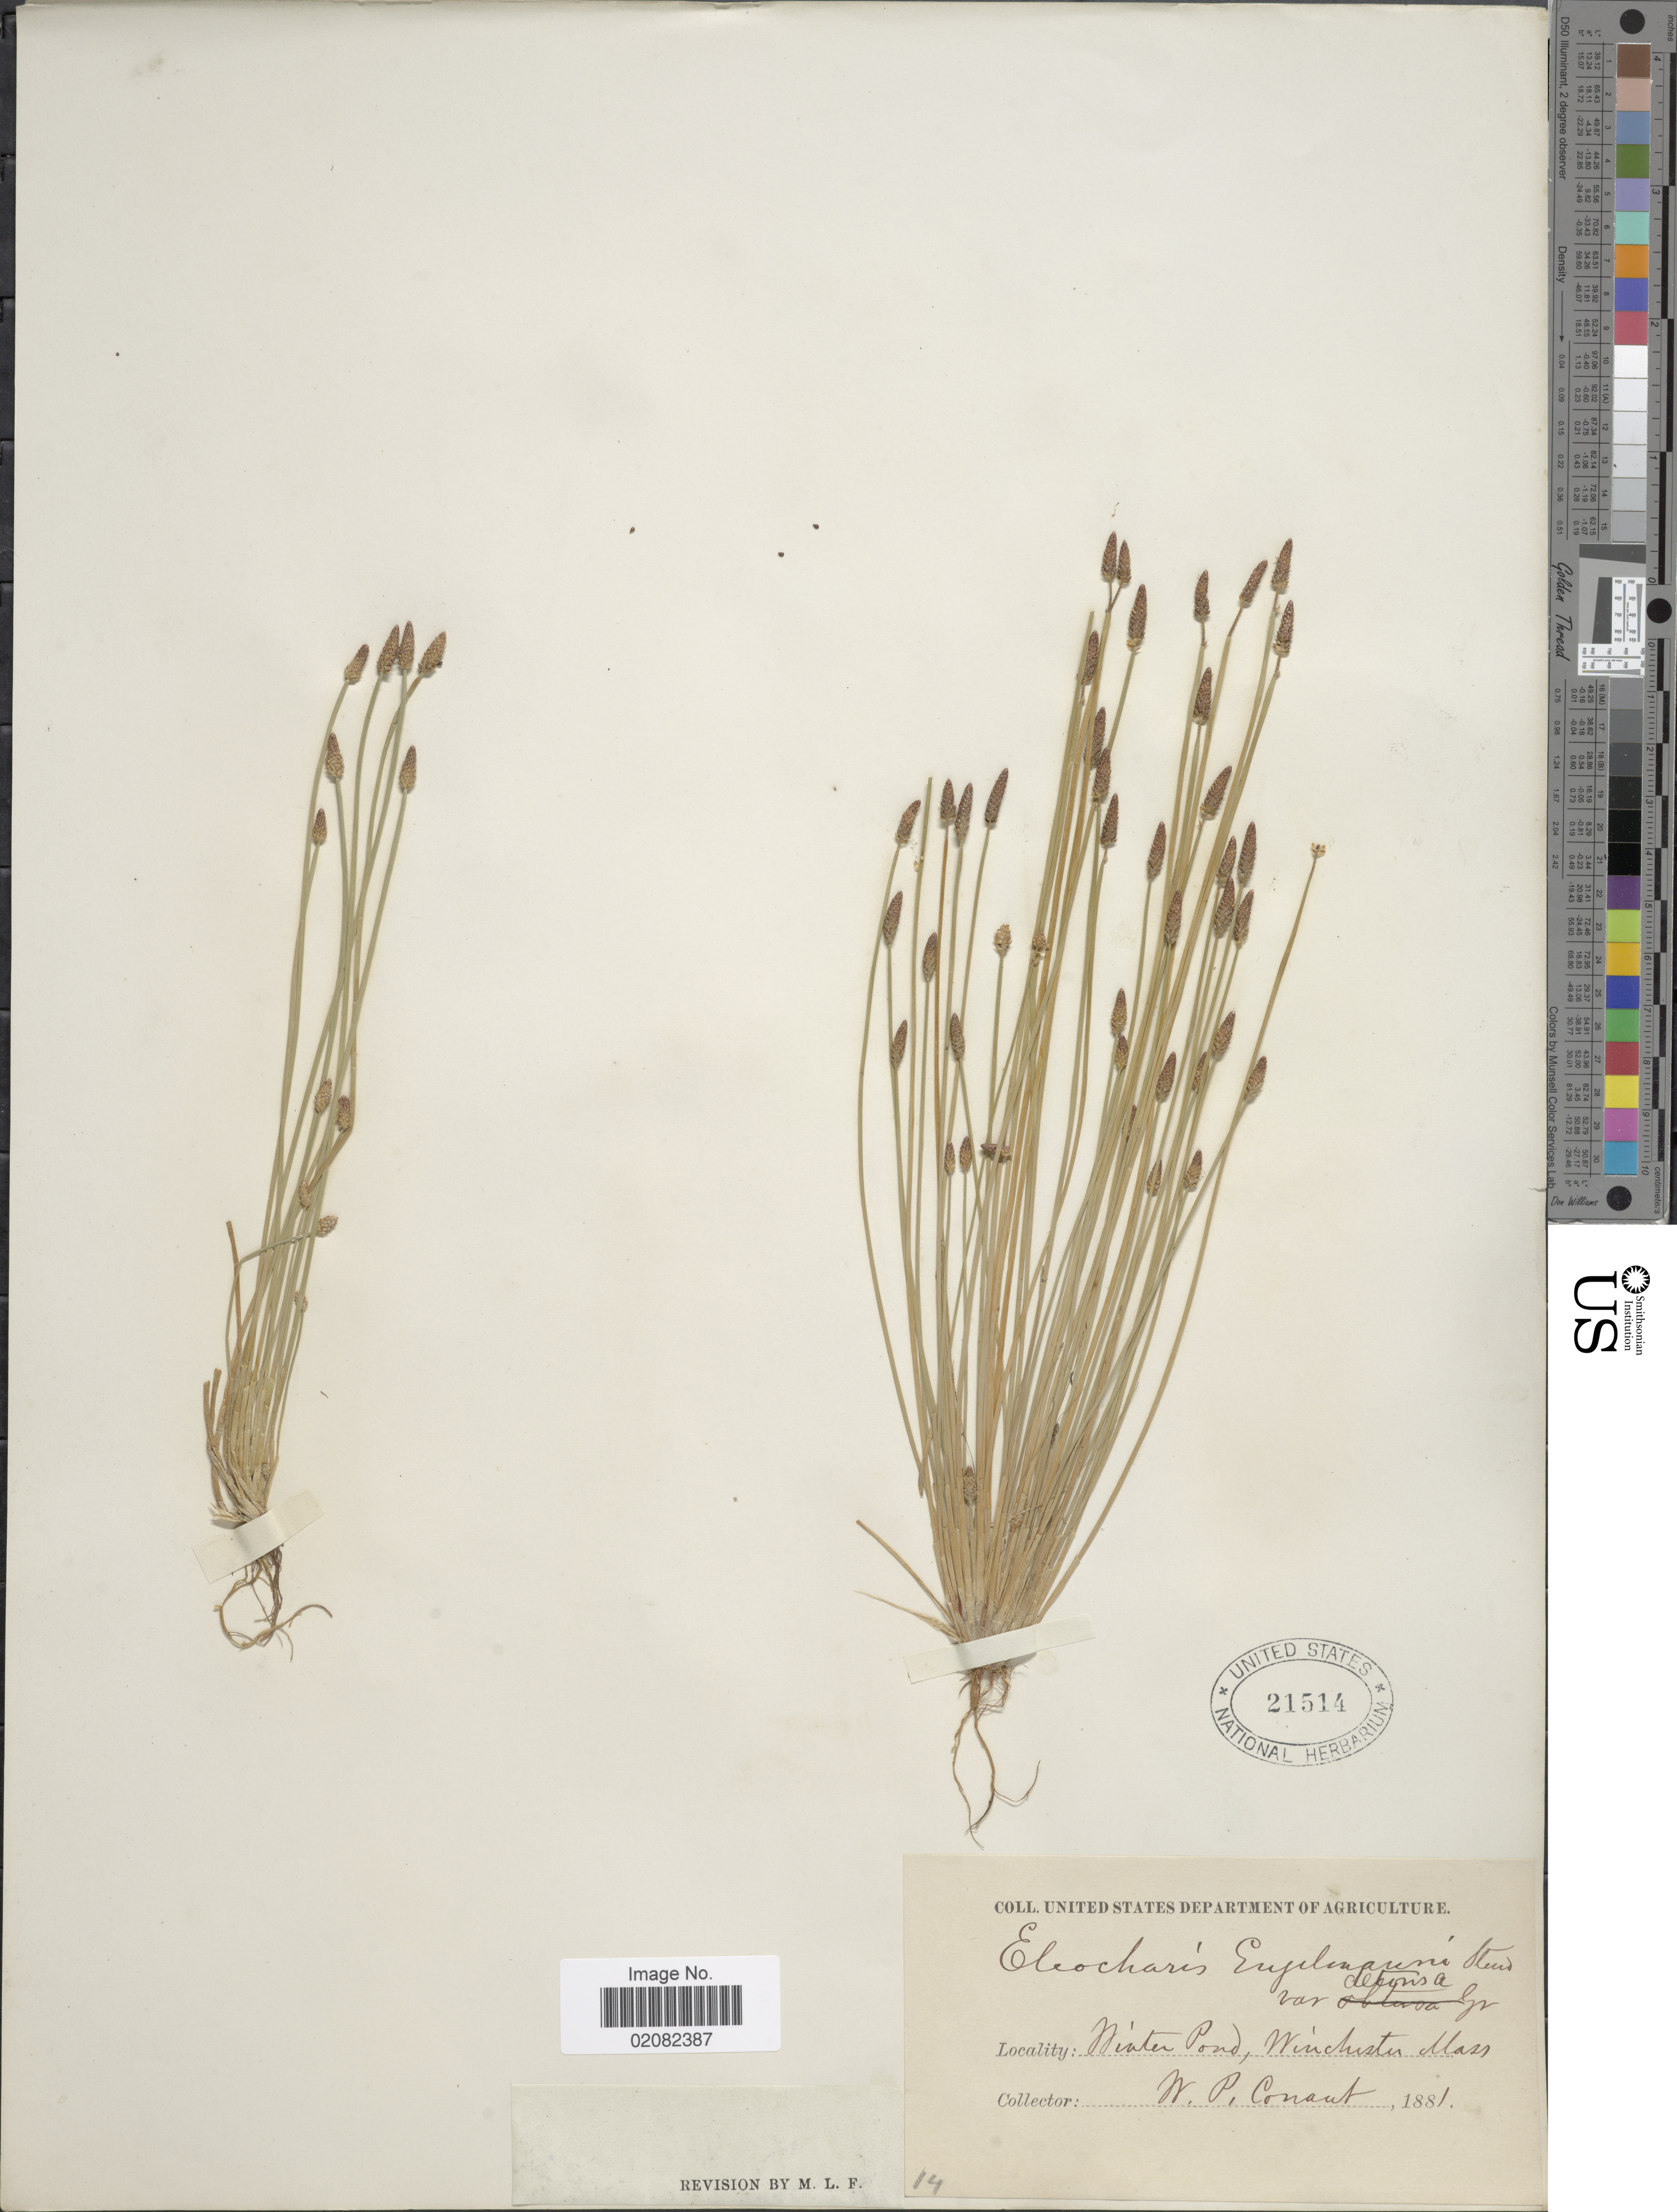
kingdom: Plantae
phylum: Tracheophyta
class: Liliopsida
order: Poales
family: Cyperaceae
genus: Eleocharis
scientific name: Eleocharis engelmannii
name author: Steud.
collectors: W. P. Conant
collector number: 14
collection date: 1881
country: United States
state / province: Massachusetts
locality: Winter Pond, Winchester, Mass.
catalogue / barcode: US 21514